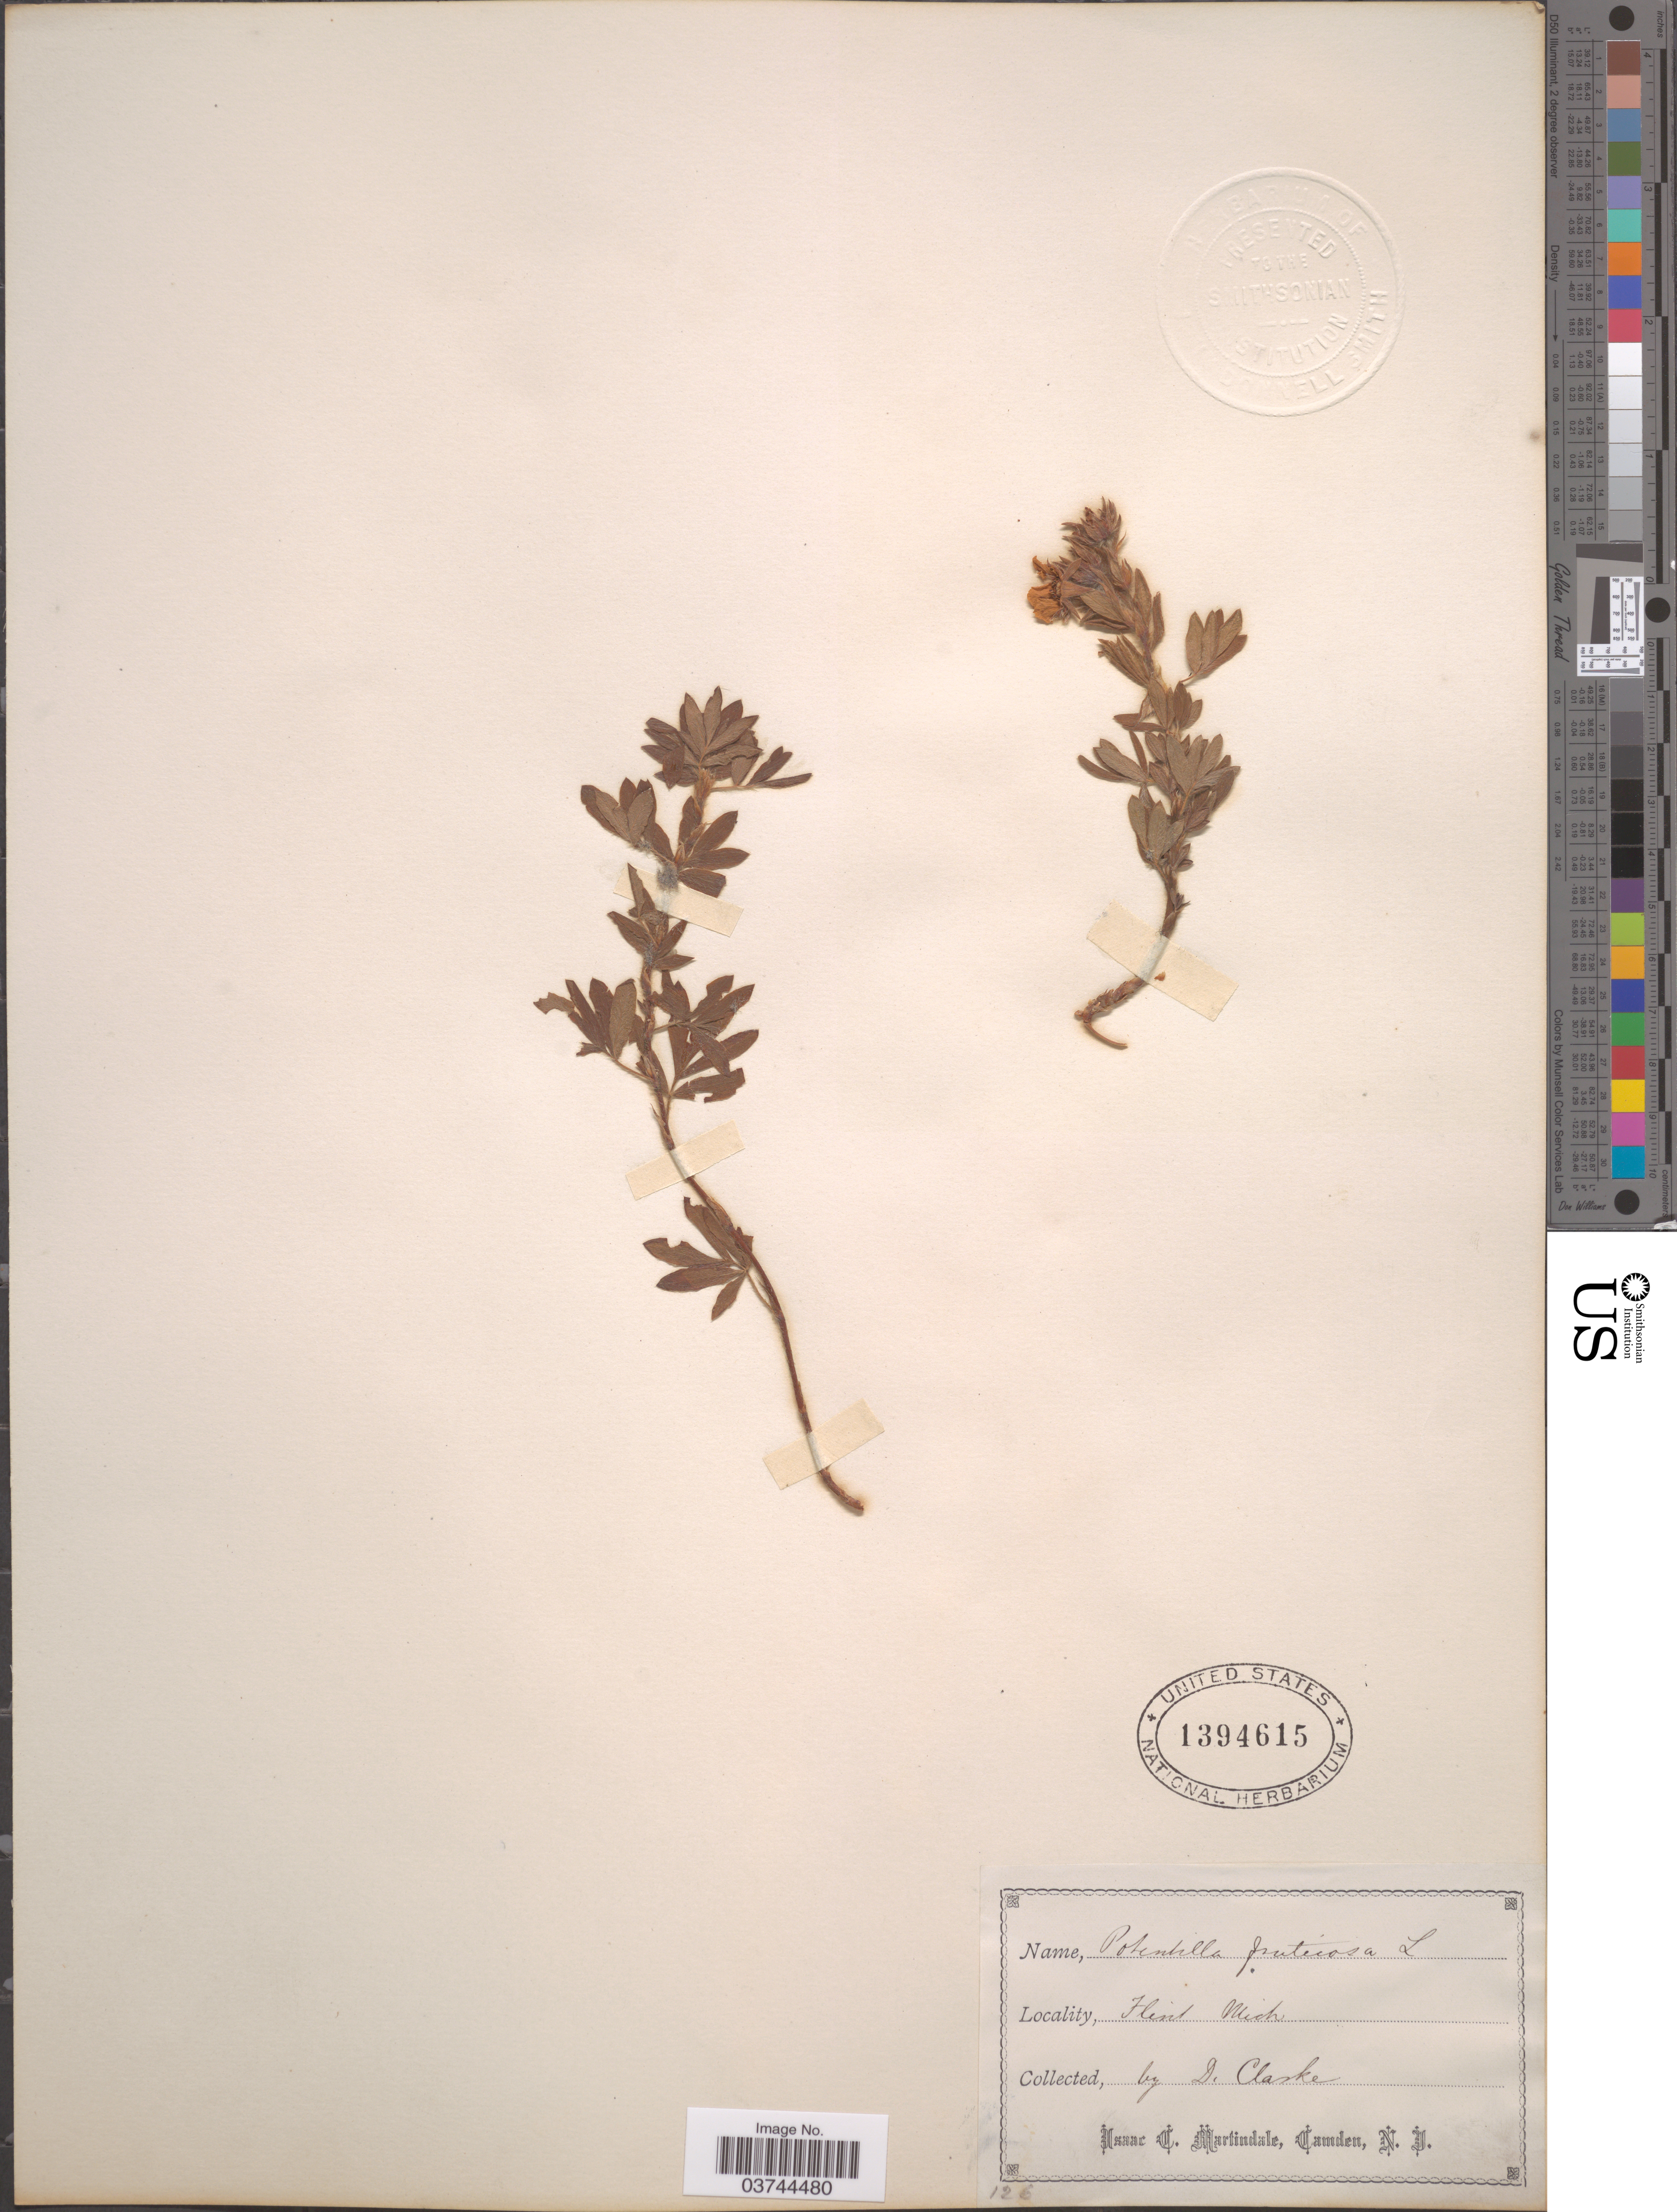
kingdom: Plantae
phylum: Tracheophyta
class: Magnoliopsida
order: Rosales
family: Rosaceae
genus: Dasiphora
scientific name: Dasiphora fruticosa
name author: (L.) Rydb.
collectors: D. Clarke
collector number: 126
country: United States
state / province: Michigan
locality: Flint.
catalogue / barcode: US 1394615